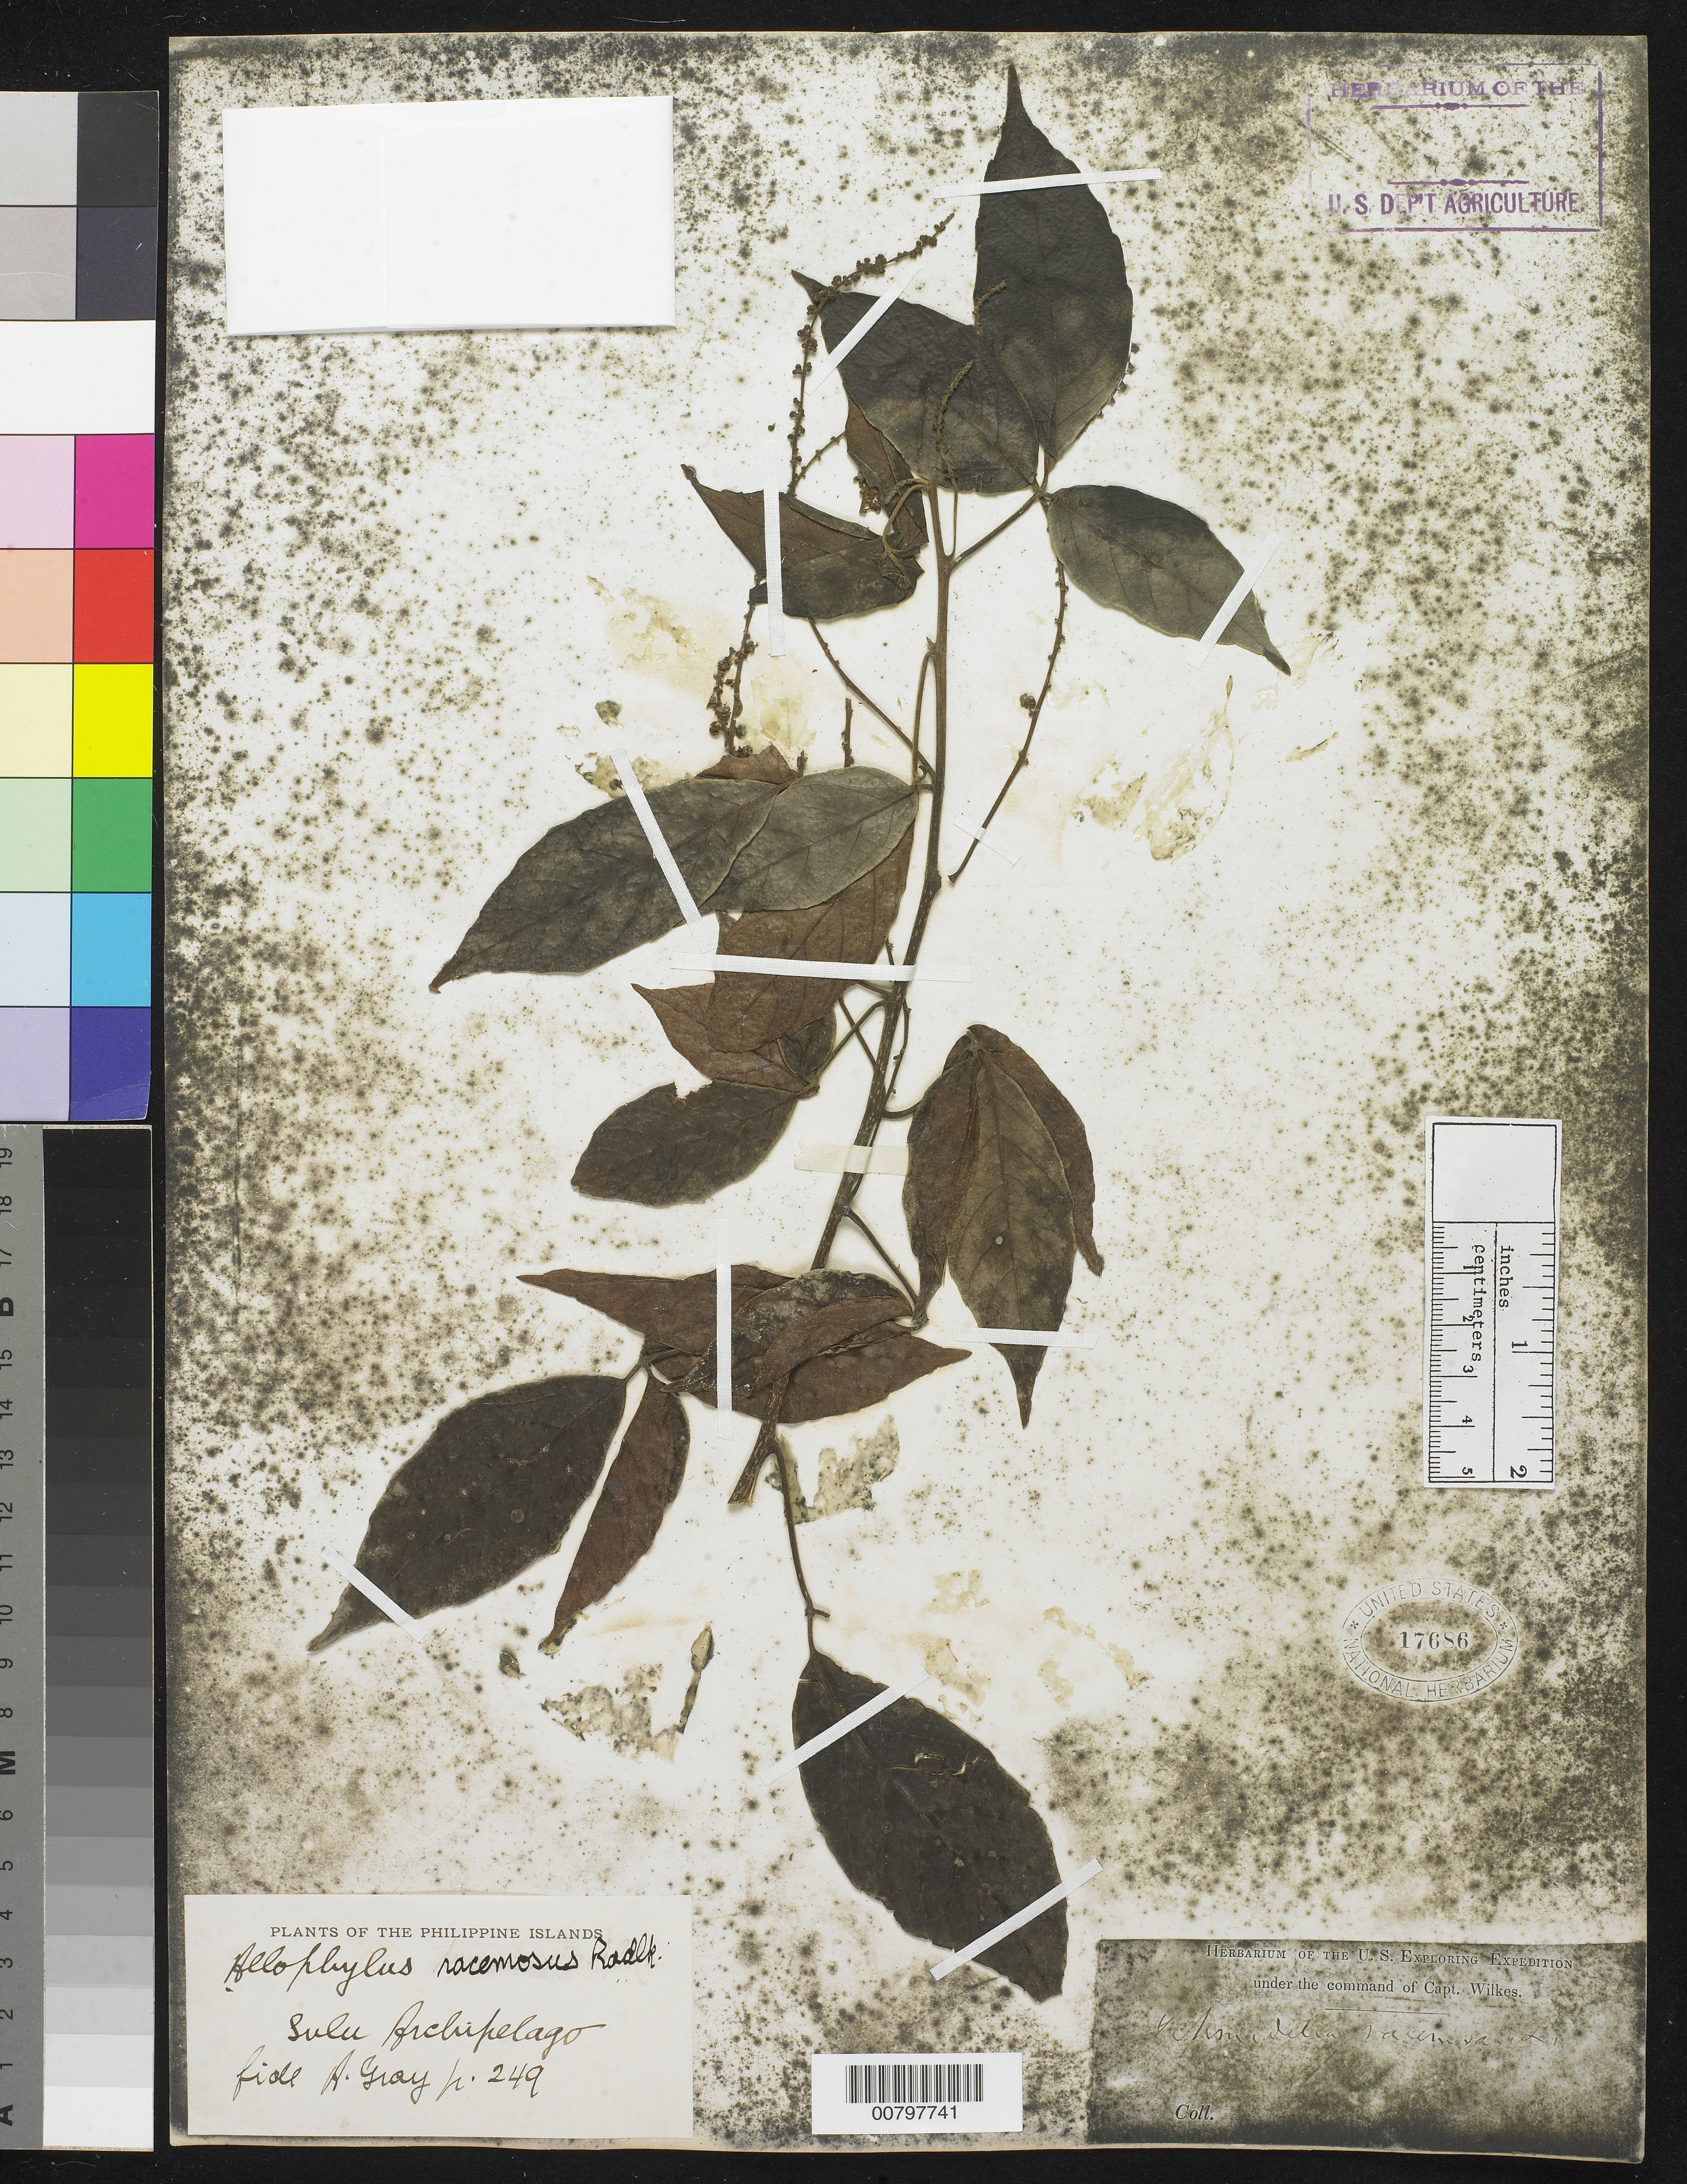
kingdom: Plantae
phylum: Tracheophyta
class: Magnoliopsida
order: Sapindales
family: Sapindaceae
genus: Allophylus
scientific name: Allophylus racemosus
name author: Sw.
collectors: Wilkes Explor. Exped.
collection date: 1838/1842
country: Philippines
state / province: Muslim Mindanao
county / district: Sulu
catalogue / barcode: US 17686